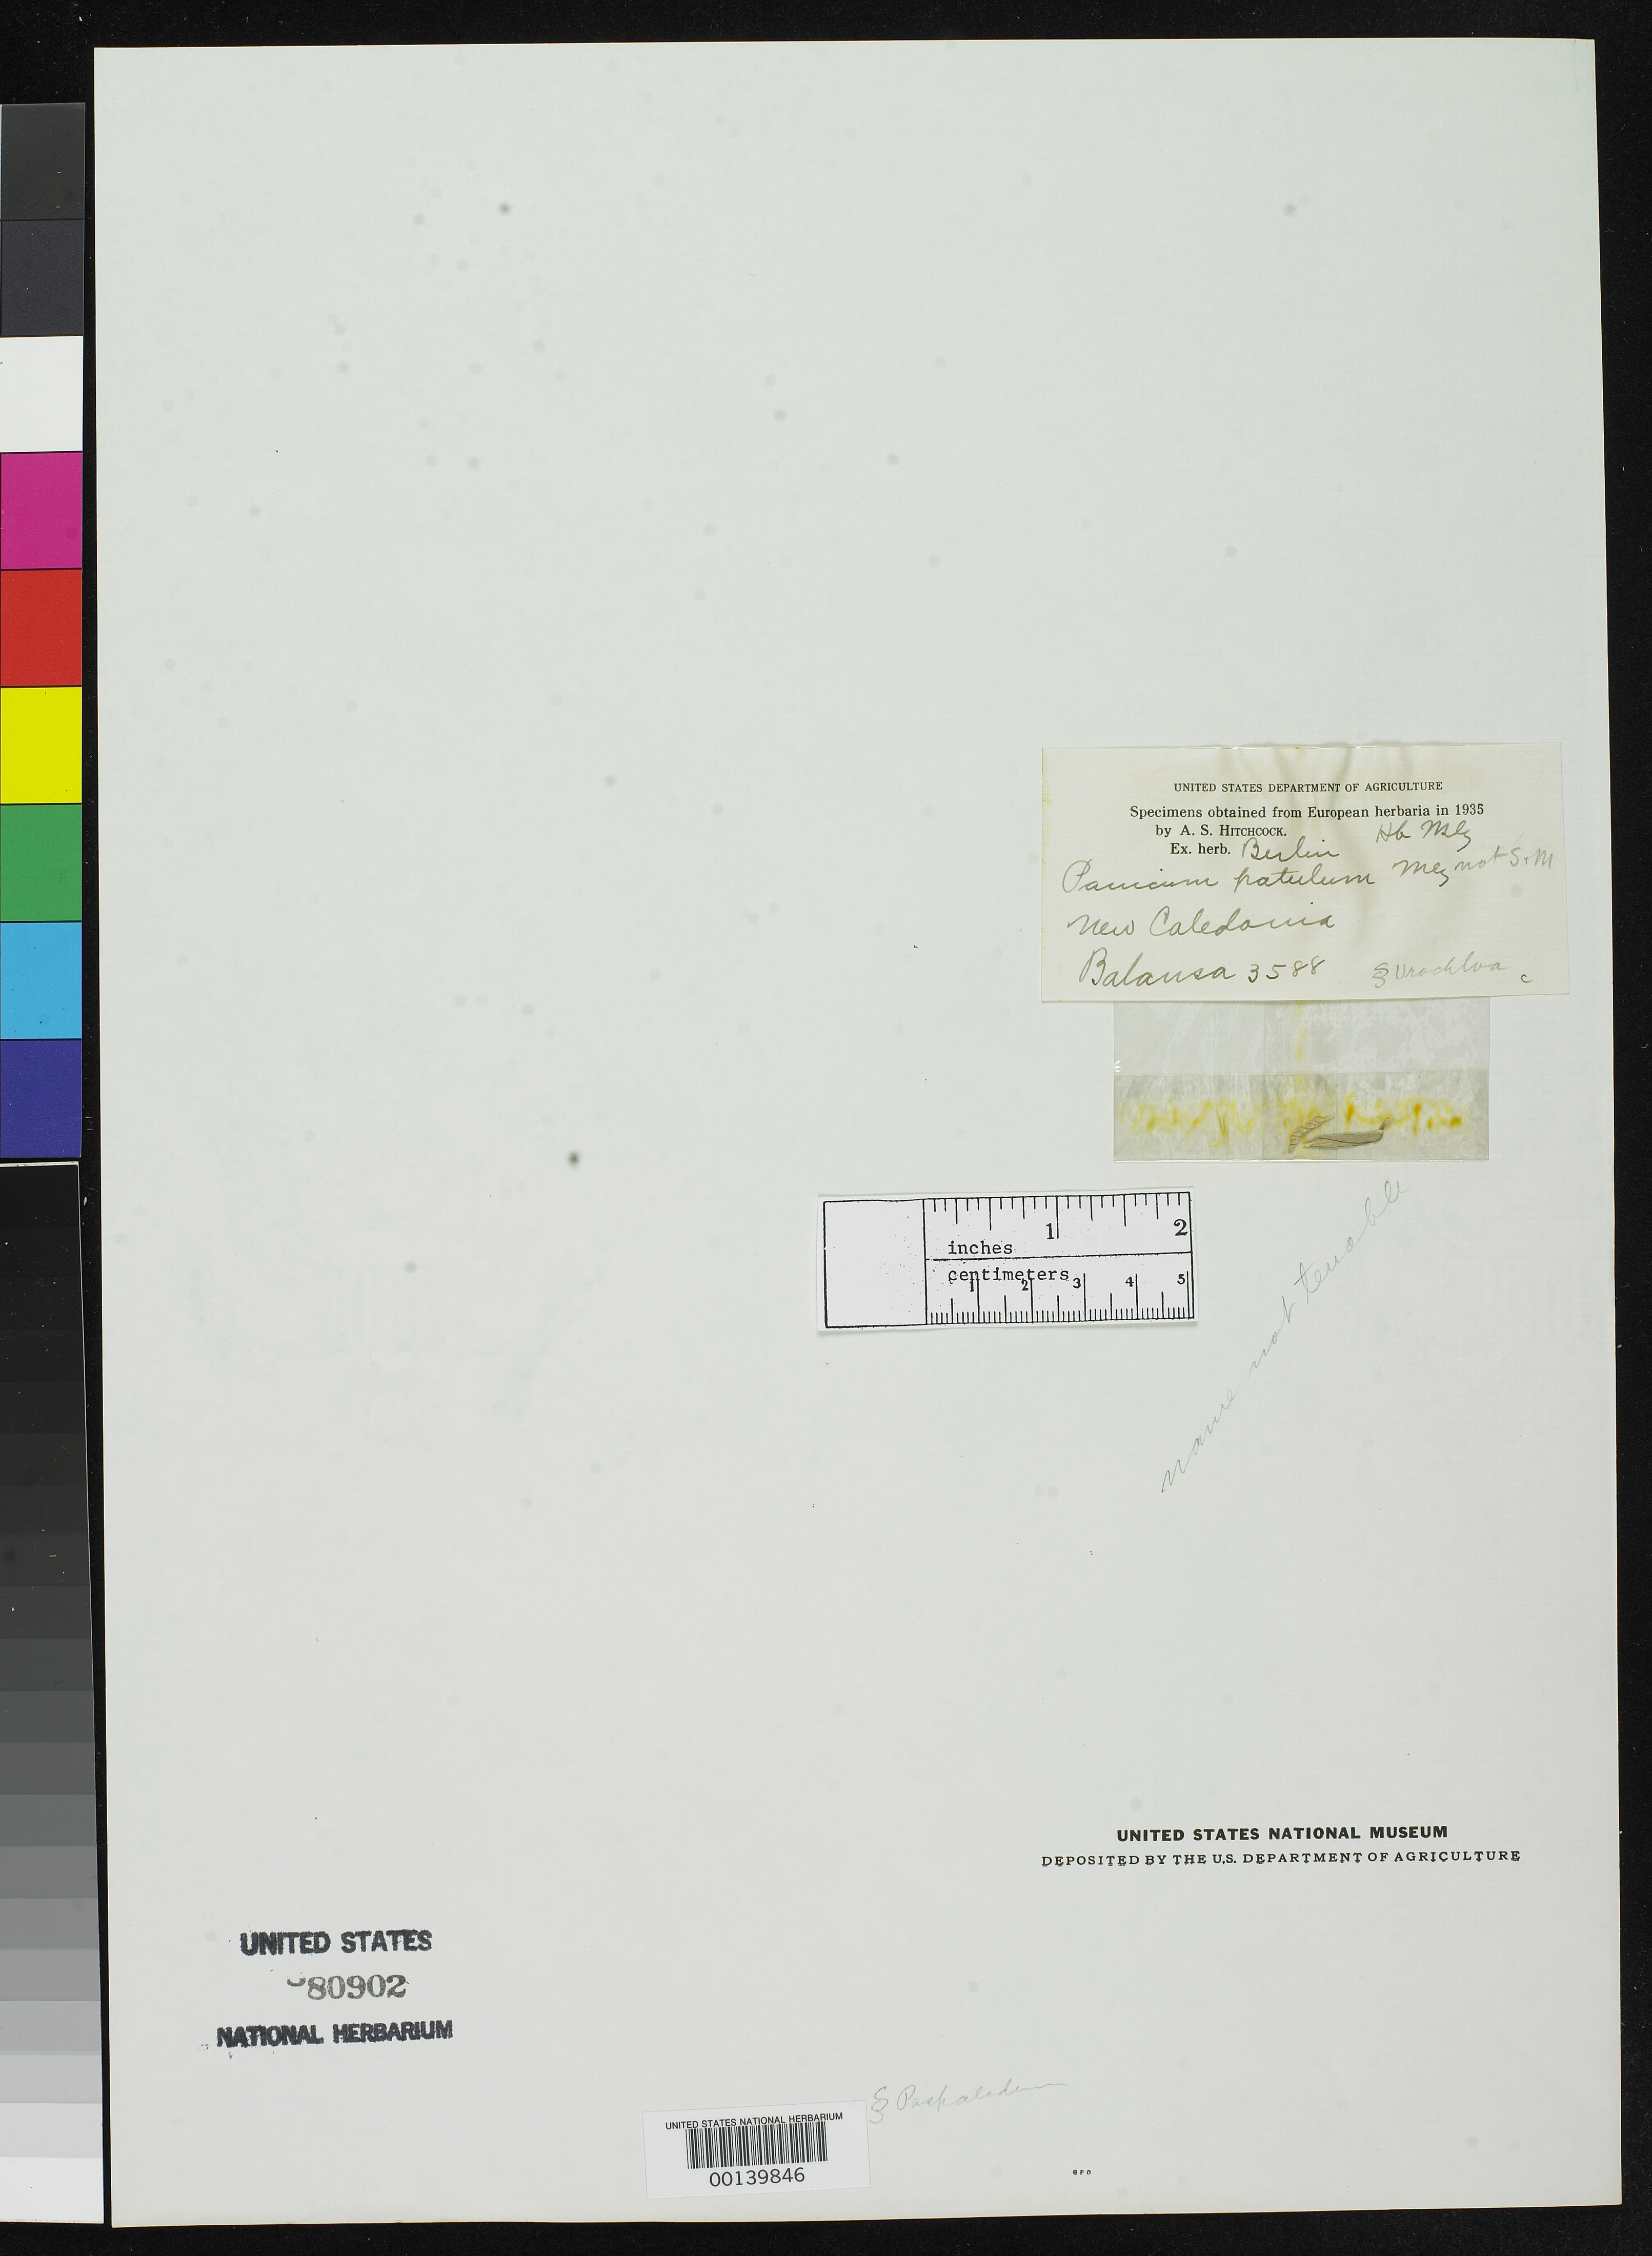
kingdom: Plantae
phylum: Tracheophyta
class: Liliopsida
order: Poales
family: Poaceae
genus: Panicum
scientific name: Panicum patulum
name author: Mez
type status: Type Fragment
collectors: B. Balansa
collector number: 3588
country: New Caledonia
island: New Caledonia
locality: Noumea Peninsula.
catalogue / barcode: US 80902